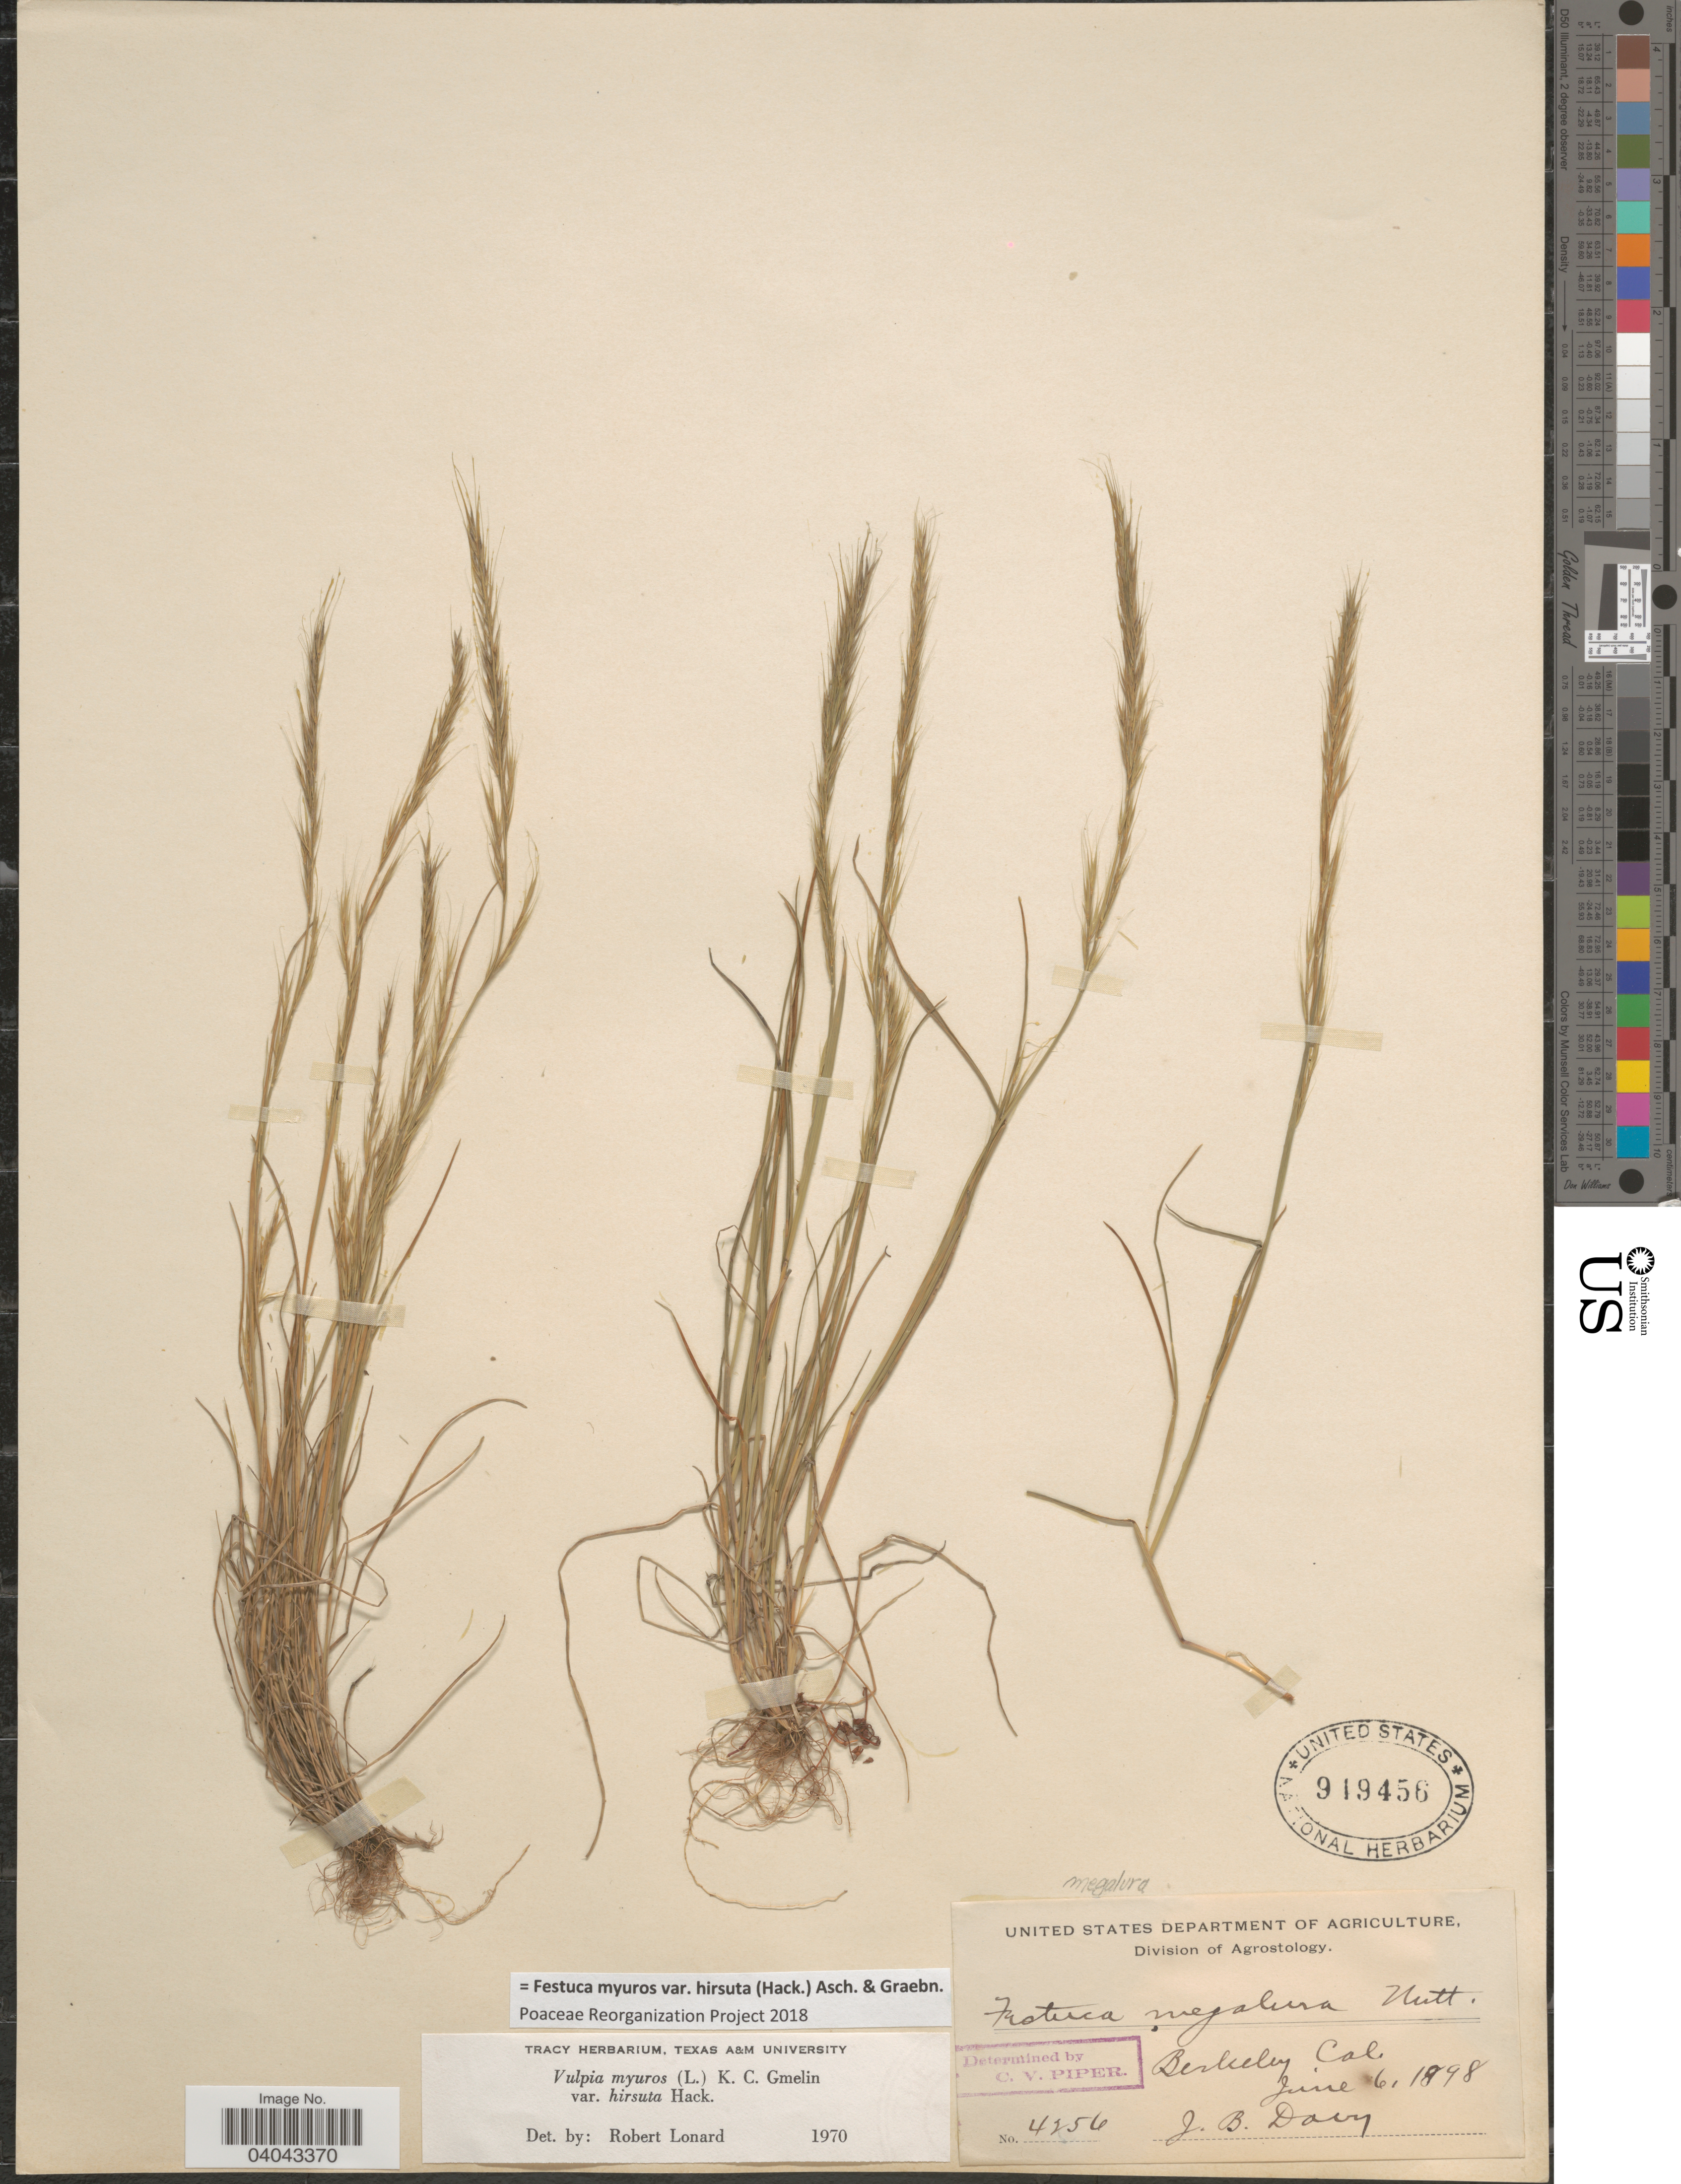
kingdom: Plantae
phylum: Tracheophyta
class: Liliopsida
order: Poales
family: Poaceae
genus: Festuca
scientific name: Festuca myuros var. hirsuta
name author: (Hack.) Asch. & Graebn.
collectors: J. Burtt Davy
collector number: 4256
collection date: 1898-06-16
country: United States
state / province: California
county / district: Alameda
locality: Berkeley.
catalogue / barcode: US 919456